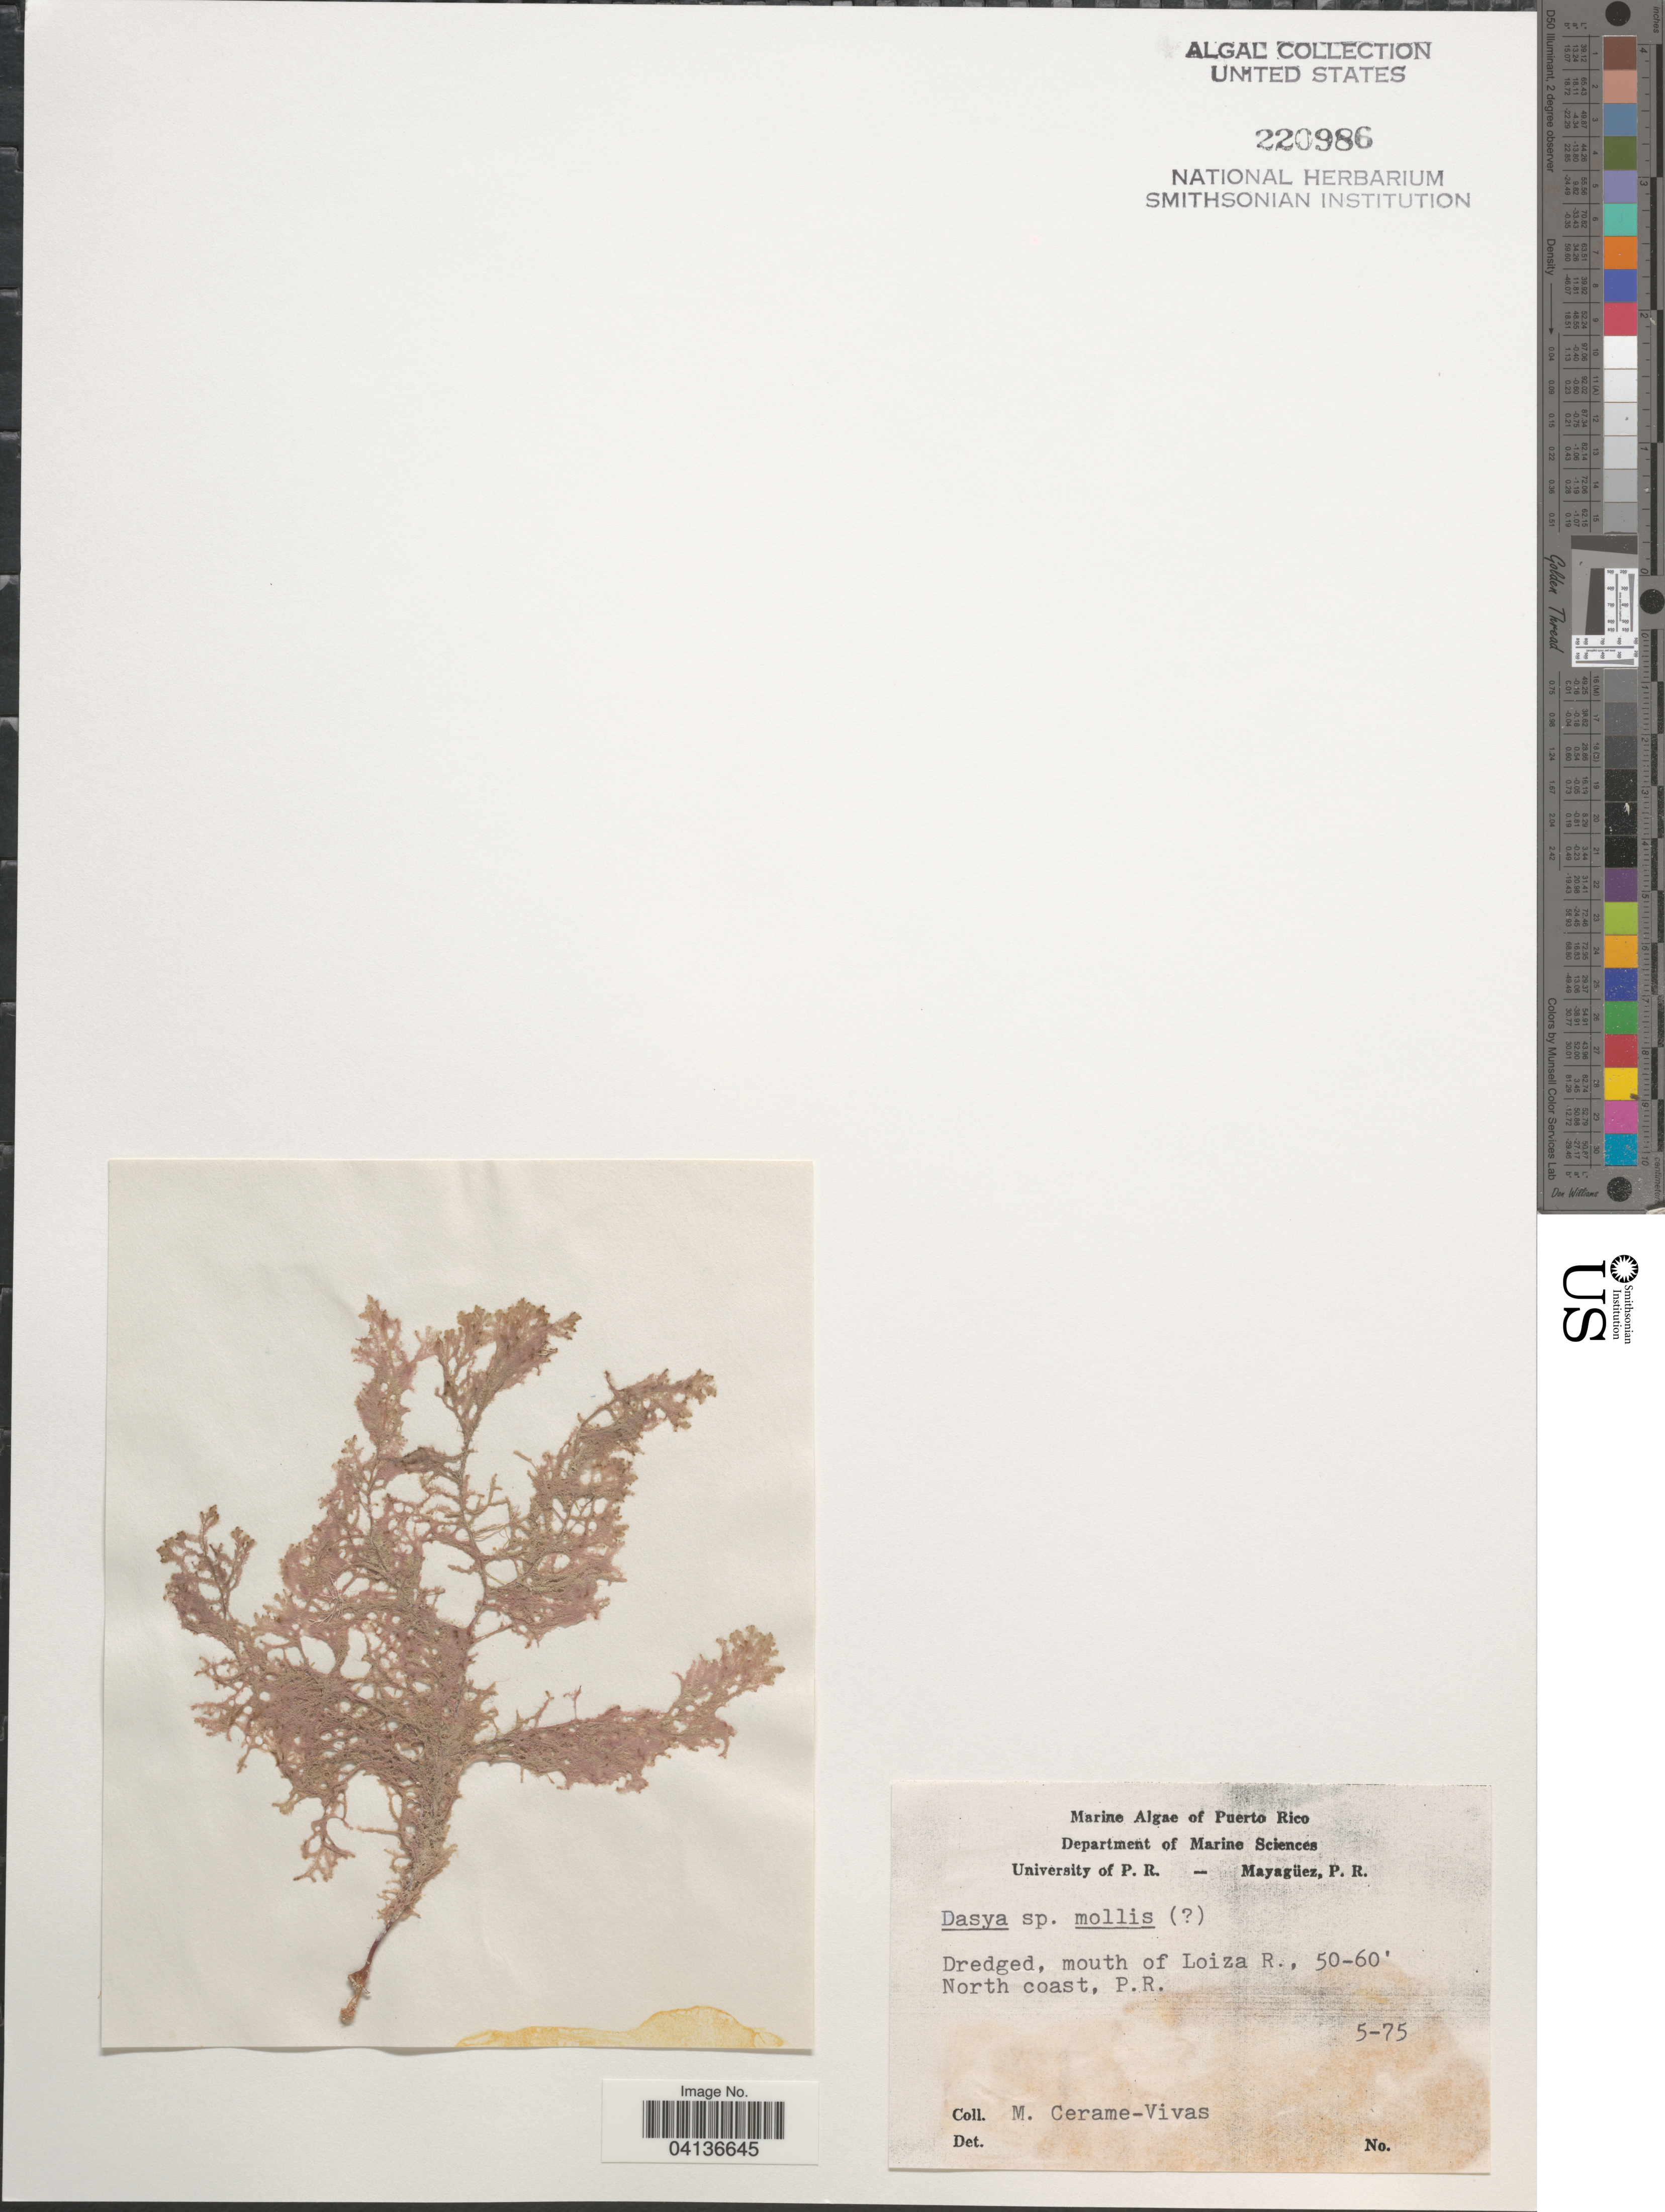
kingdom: Plantae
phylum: Rhodophyta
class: Florideophyceae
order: Ceramiales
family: Dasyaceae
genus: Dasya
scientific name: Dasya sp.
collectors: M. Cerame-Vivas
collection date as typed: Transcribed d/m/y: /5/75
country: Puerto Rico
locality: Dredged, mouth of Loiza R., North coast.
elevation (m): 15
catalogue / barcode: US 220986